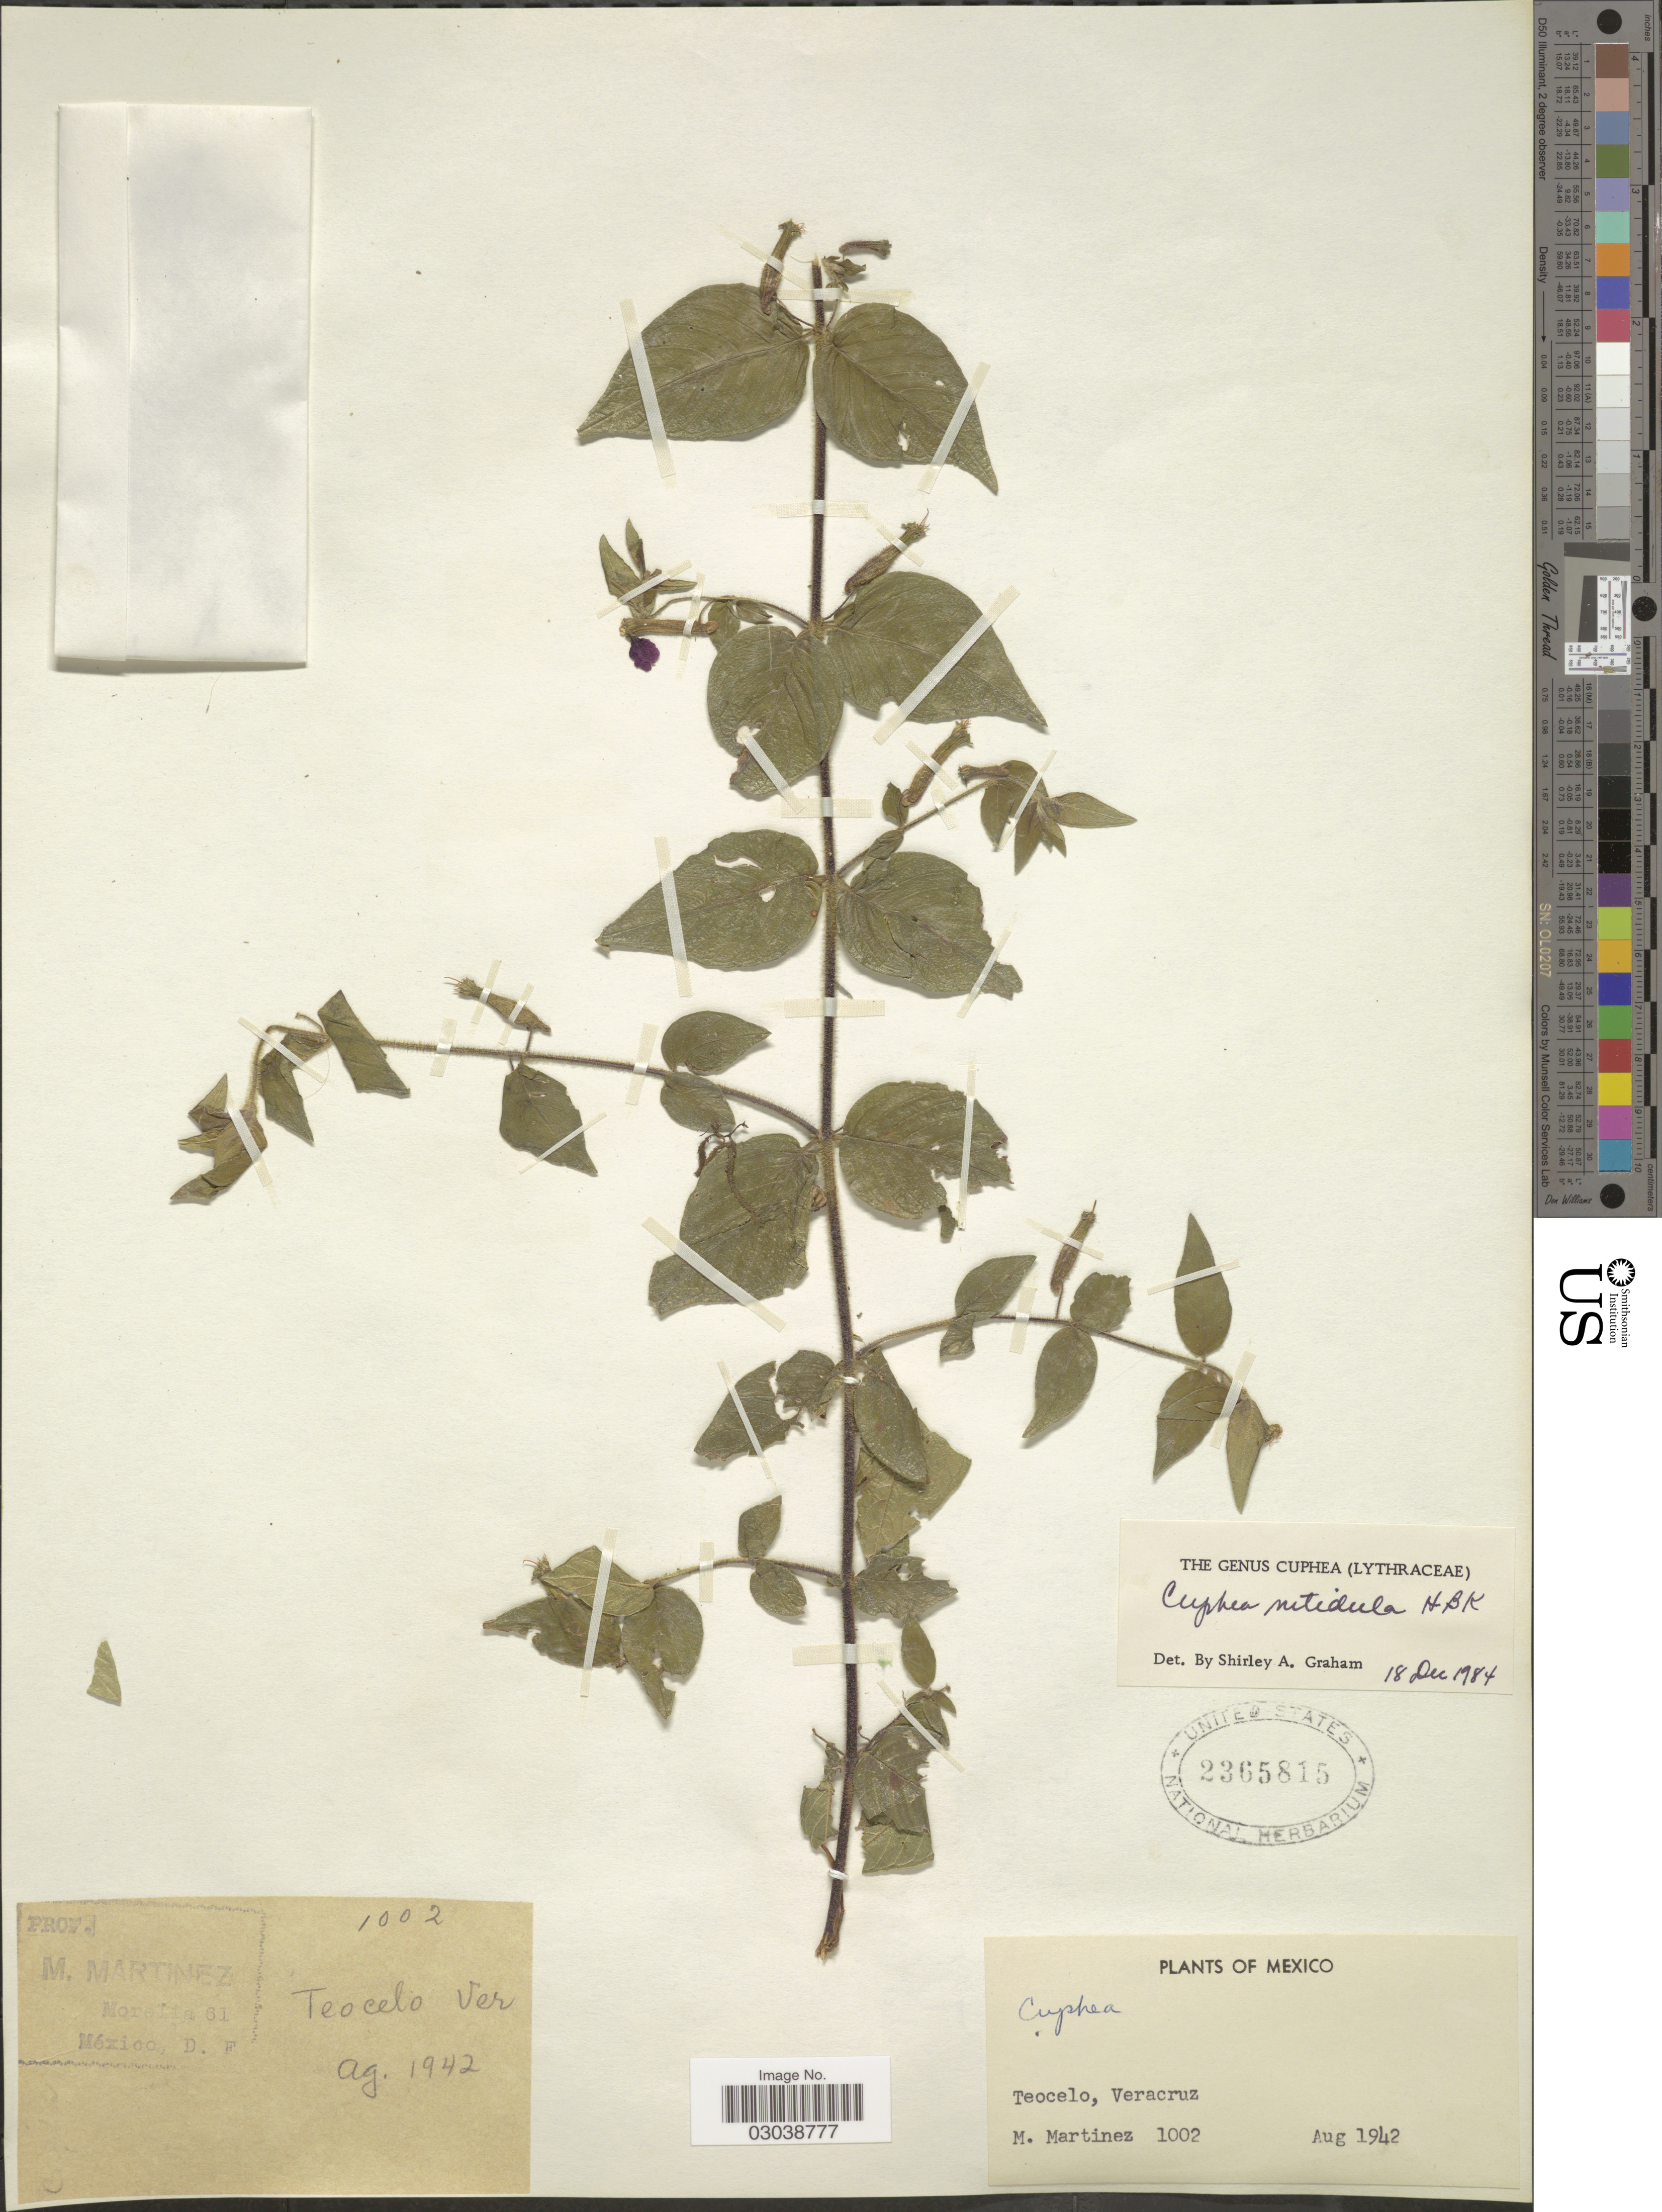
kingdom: Plantae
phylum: Tracheophyta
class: Magnoliopsida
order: Myrtales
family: Lythraceae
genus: Cuphea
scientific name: Cuphea nitidula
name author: Kunth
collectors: M. Martínez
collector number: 1002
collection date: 1942-08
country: Mexico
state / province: Veracruz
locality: Teocelo, Veracruz.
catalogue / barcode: US 2365815